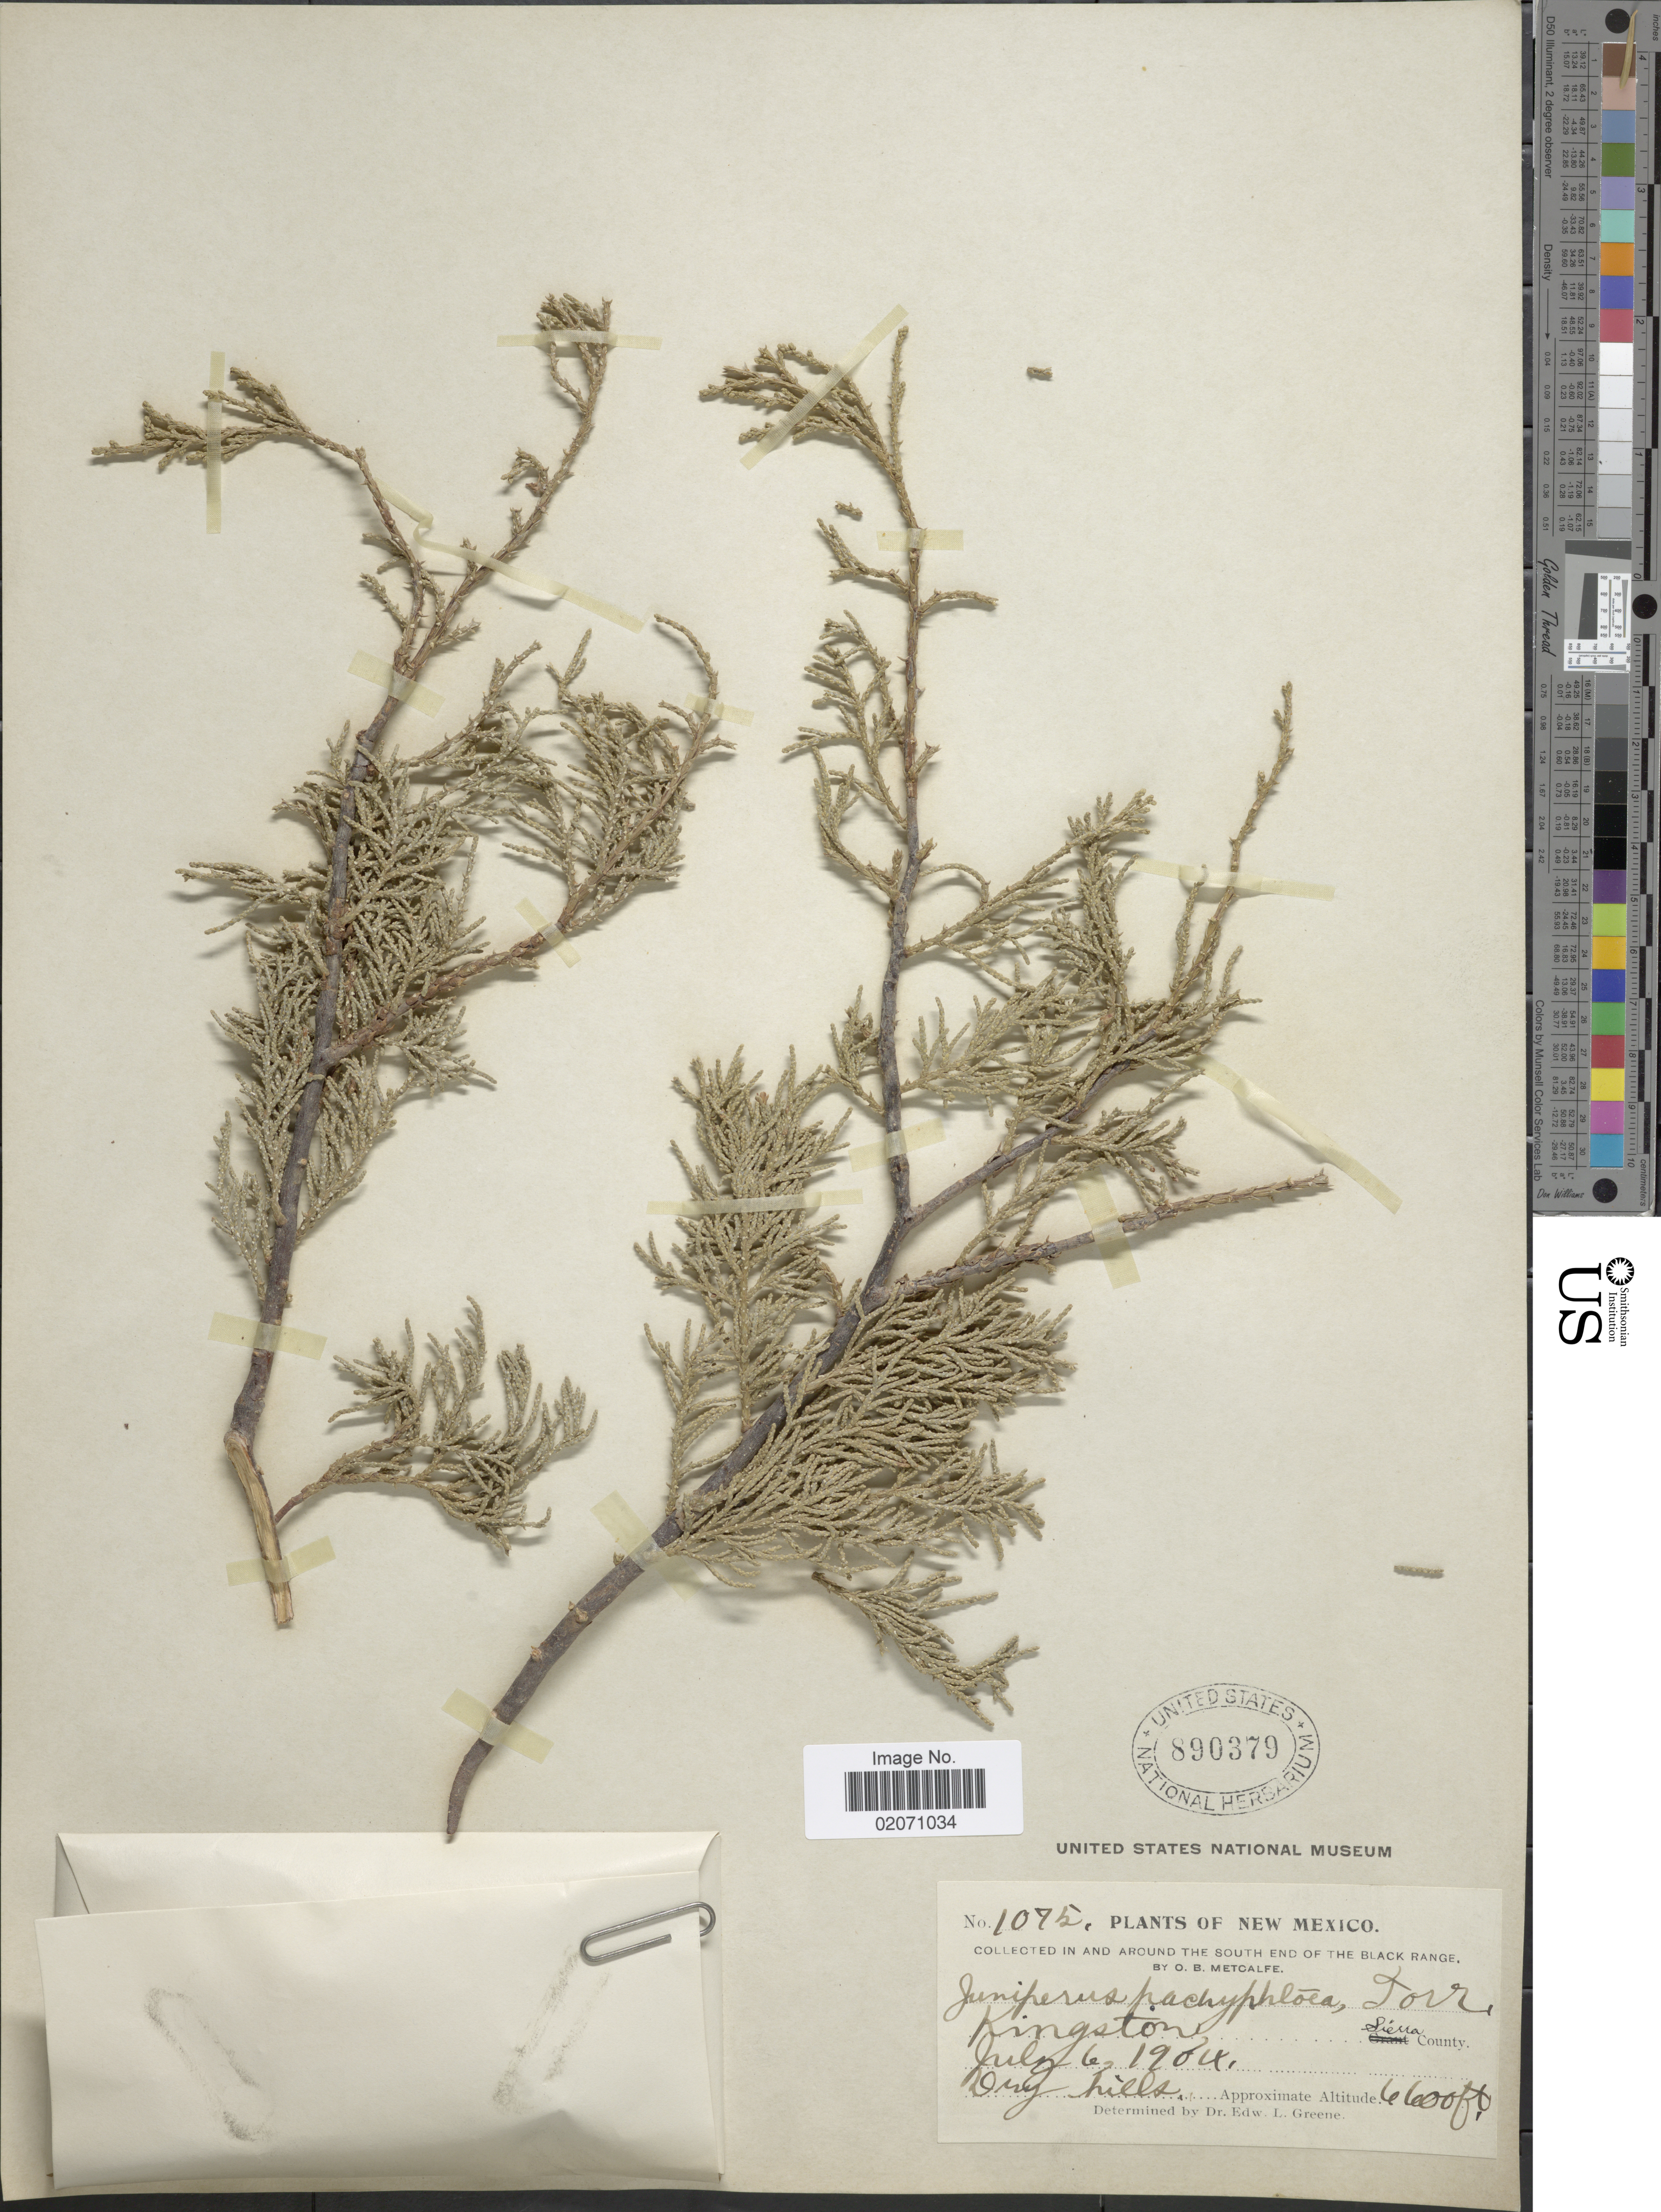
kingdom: Plantae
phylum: Tracheophyta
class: Pinopsida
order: Pinales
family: Cupressaceae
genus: Juniperus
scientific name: Juniperus deppeana var. pachyphlaea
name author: (Torr.) Martínez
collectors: O. B. Metcalfe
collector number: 1075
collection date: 1904-07-06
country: United States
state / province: New Mexico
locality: Kingston, Sierra County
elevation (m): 2012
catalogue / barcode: US 890379